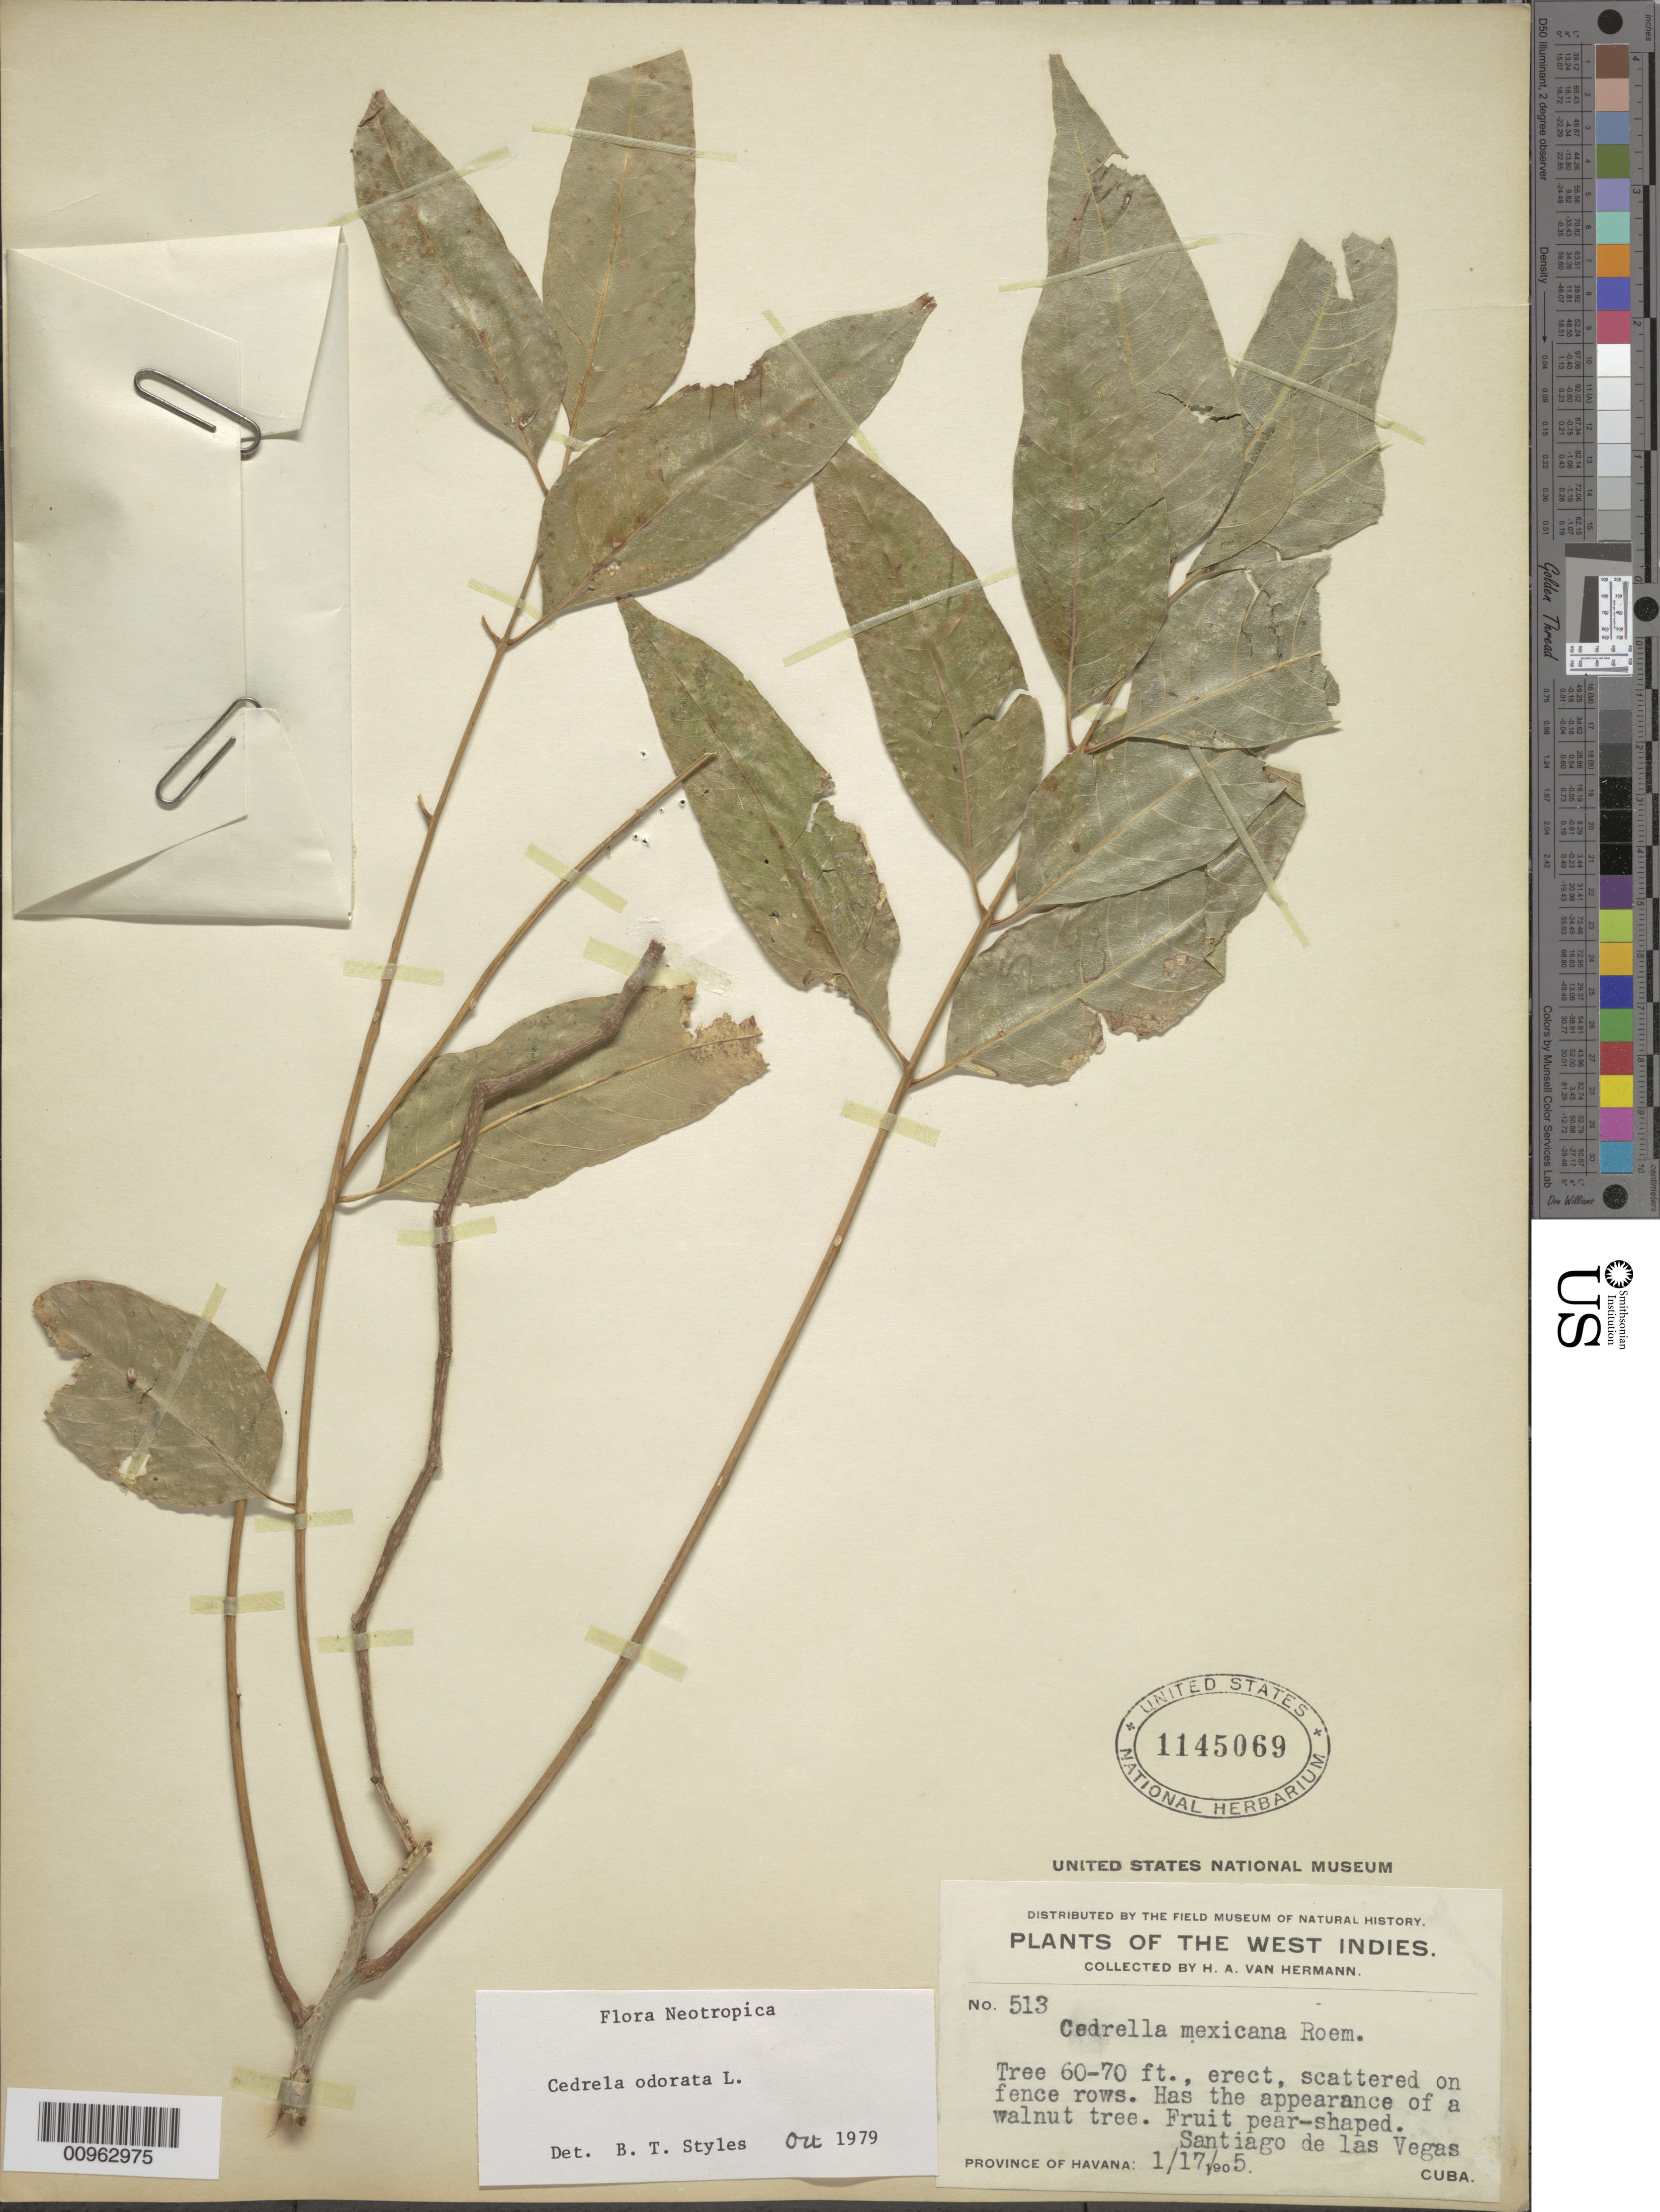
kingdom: Plantae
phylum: Tracheophyta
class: Magnoliopsida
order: Sapindales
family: Meliaceae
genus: Cedrela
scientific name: Cedrela odorata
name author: L.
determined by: Styles, B. T.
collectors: H. A. Van Hermann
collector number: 513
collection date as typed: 17 Jan 1905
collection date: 1905-01-17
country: Cuba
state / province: La Habana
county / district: Municipio Boyeros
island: Cuba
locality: Santiago de las Vegas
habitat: Scattered on fence rows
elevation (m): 97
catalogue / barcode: US 1145069